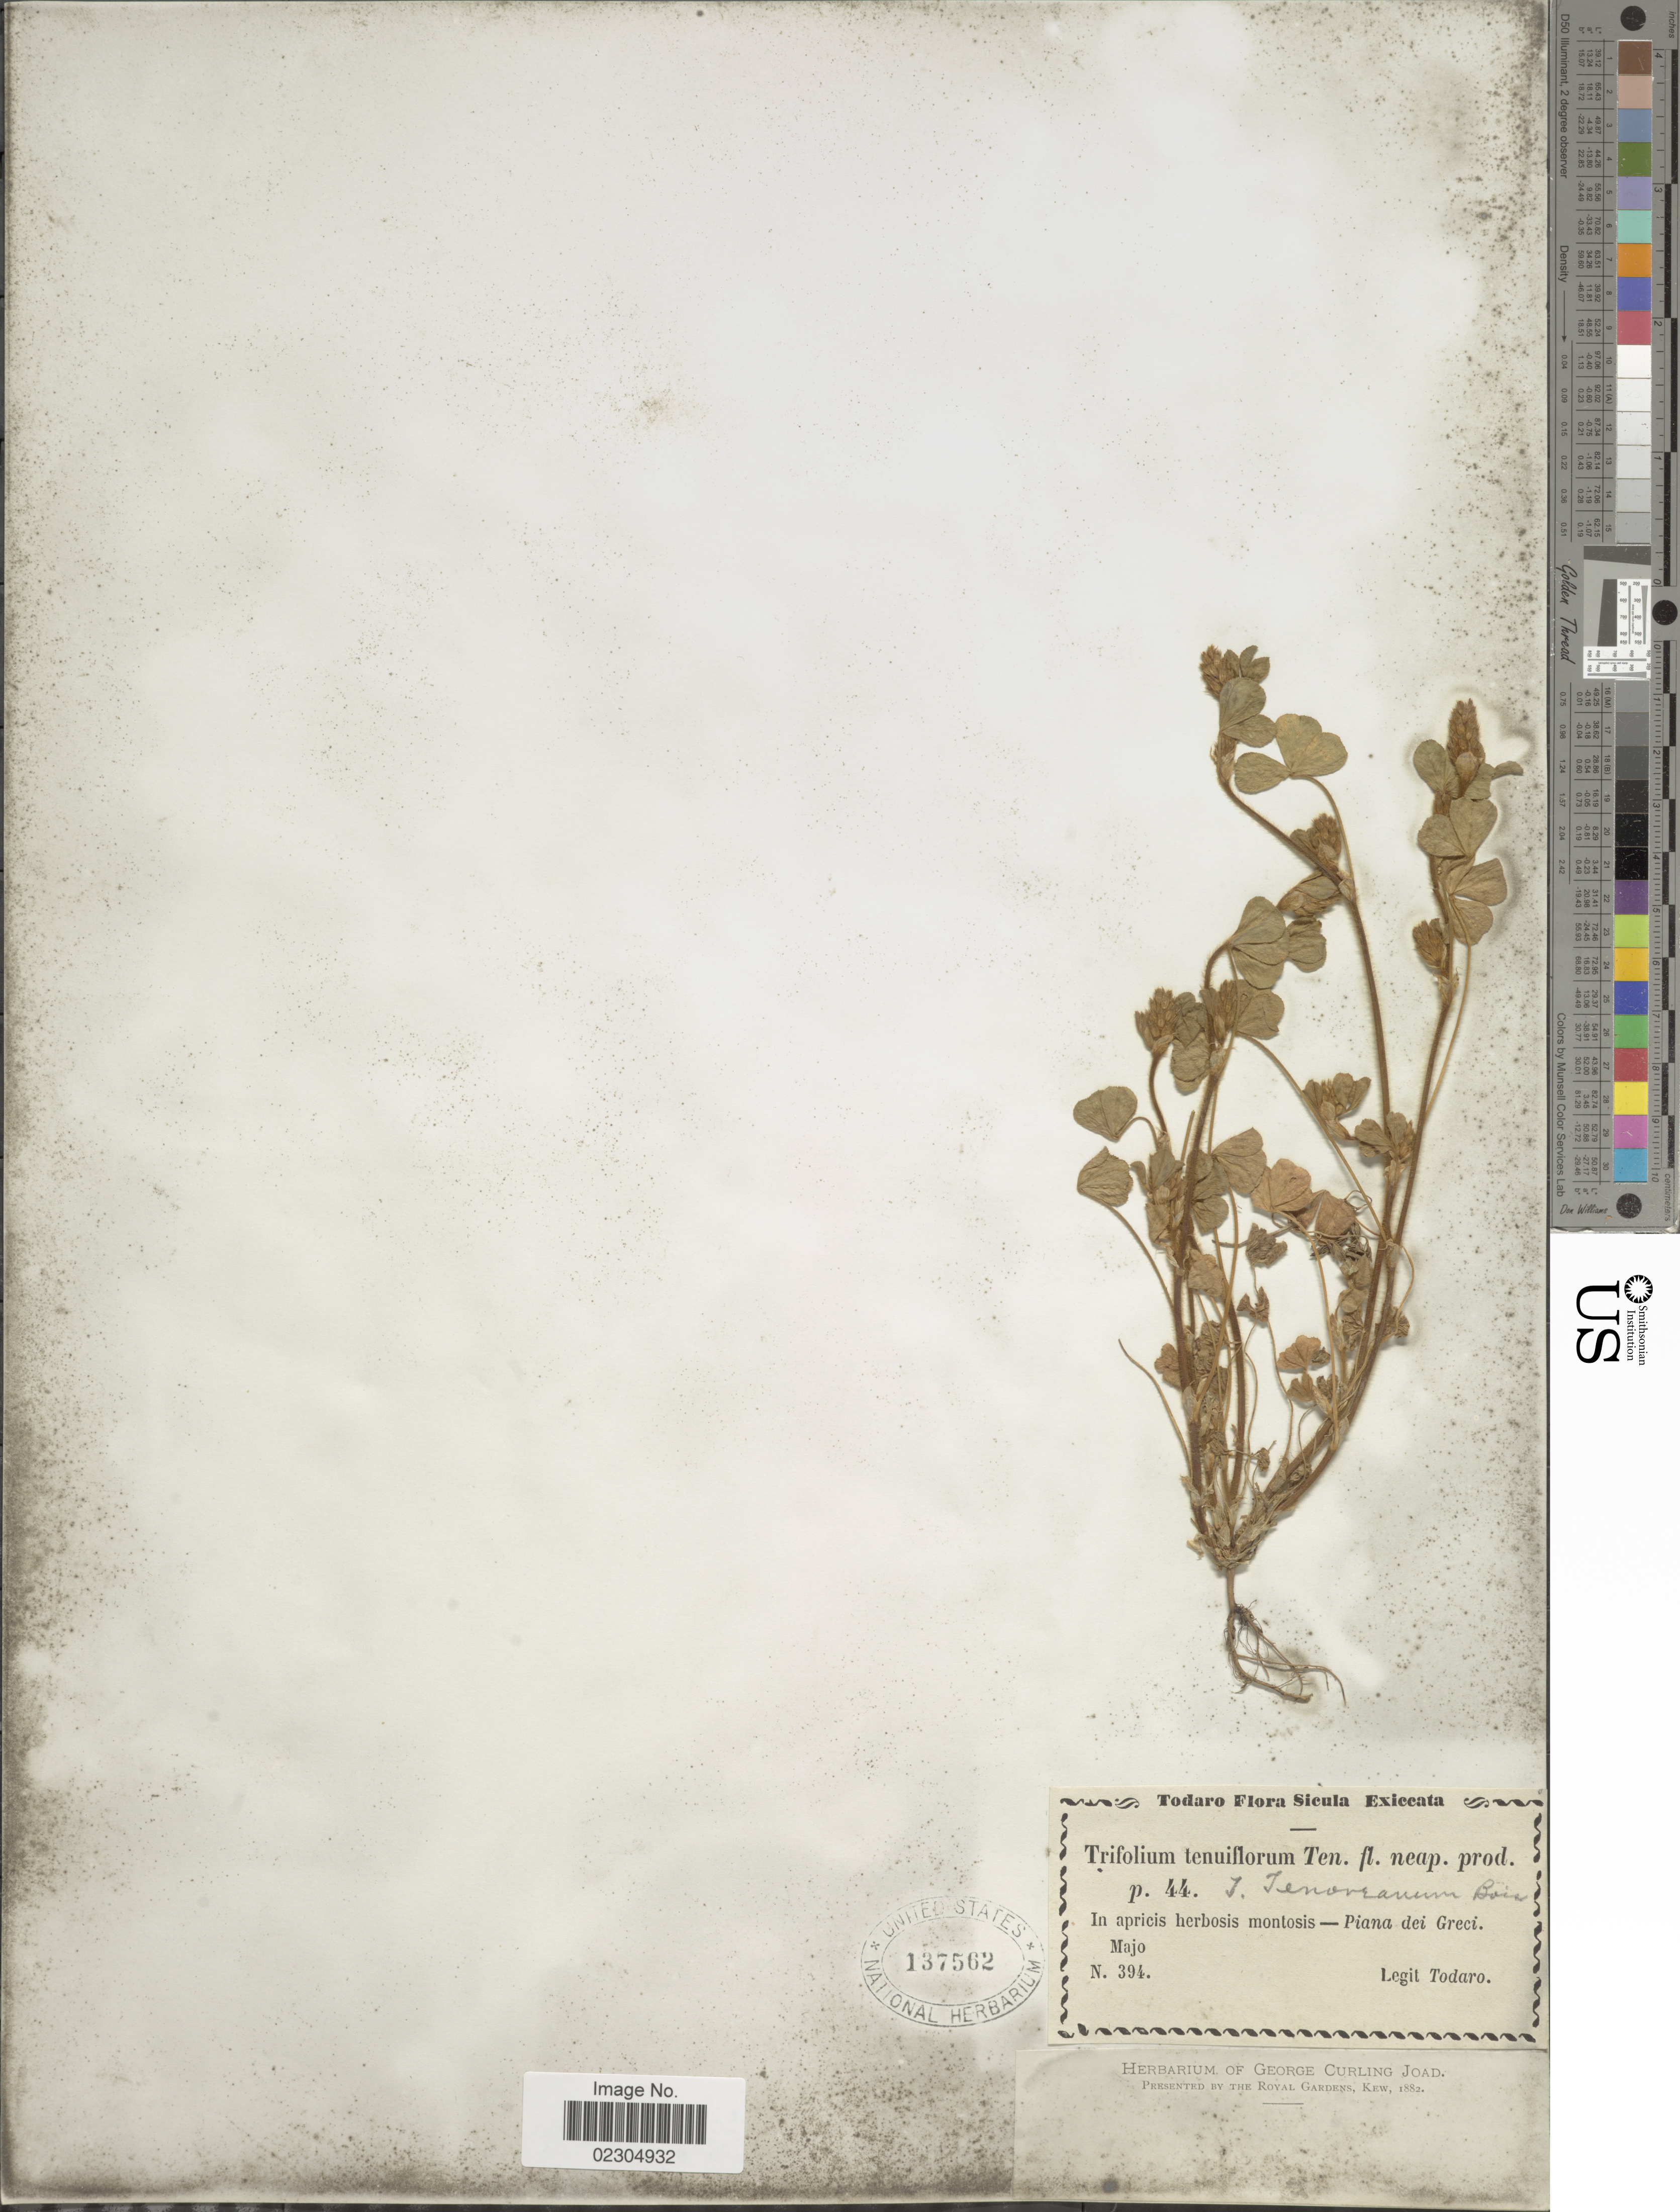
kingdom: Plantae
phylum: Tracheophyta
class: Magnoliopsida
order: Fabales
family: Fabaceae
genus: Trifolium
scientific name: Trifolium tenuiflorum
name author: Ten.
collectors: Todaro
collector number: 394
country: Italy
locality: Sicula. Piana dei Greci.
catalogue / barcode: US 137562